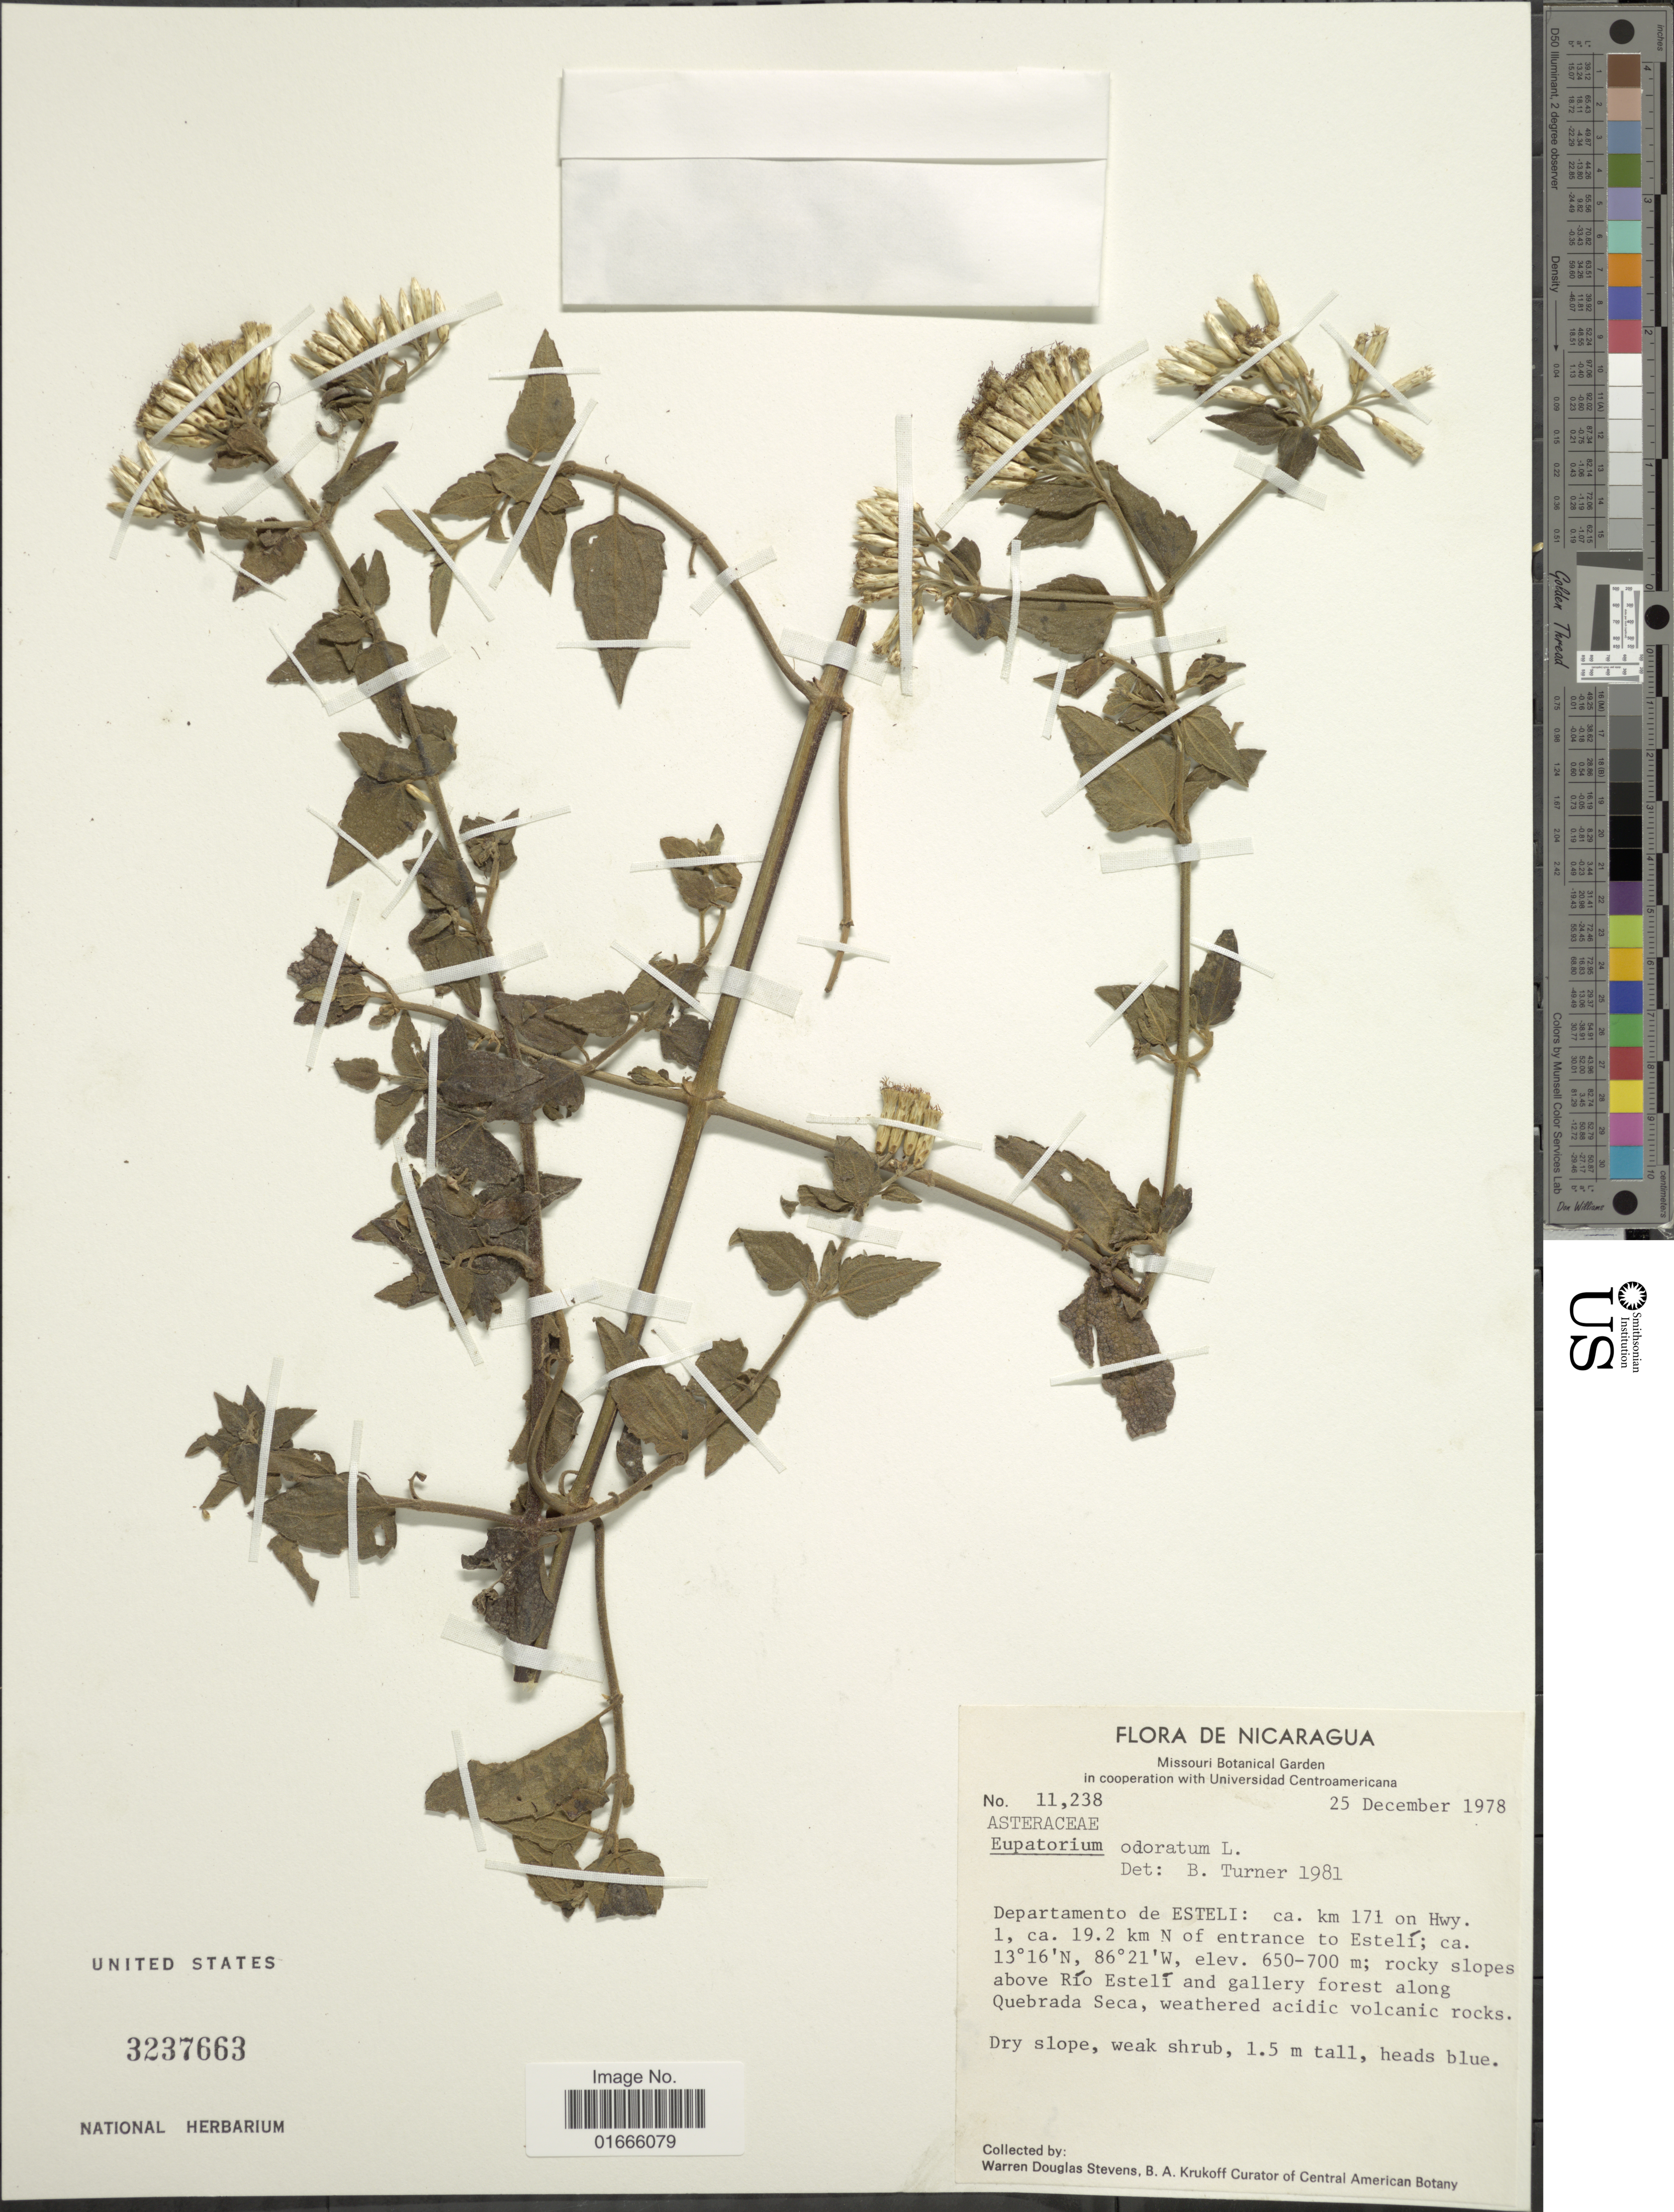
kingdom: Plantae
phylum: Tracheophyta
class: Magnoliopsida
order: Asterales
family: Asteraceae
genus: Chromolaena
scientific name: Chromolaena odorata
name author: (L.) R.M. King & H. Rob.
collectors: W. D. Stevens & B. A. Krukoff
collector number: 11238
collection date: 1978-12-23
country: Nicaragua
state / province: Esteli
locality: Departamento de Esteli: ca. km 171 on Hwy.1, ca. 19.2 km N of entrance to Esteli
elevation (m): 650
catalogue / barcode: US 3237663